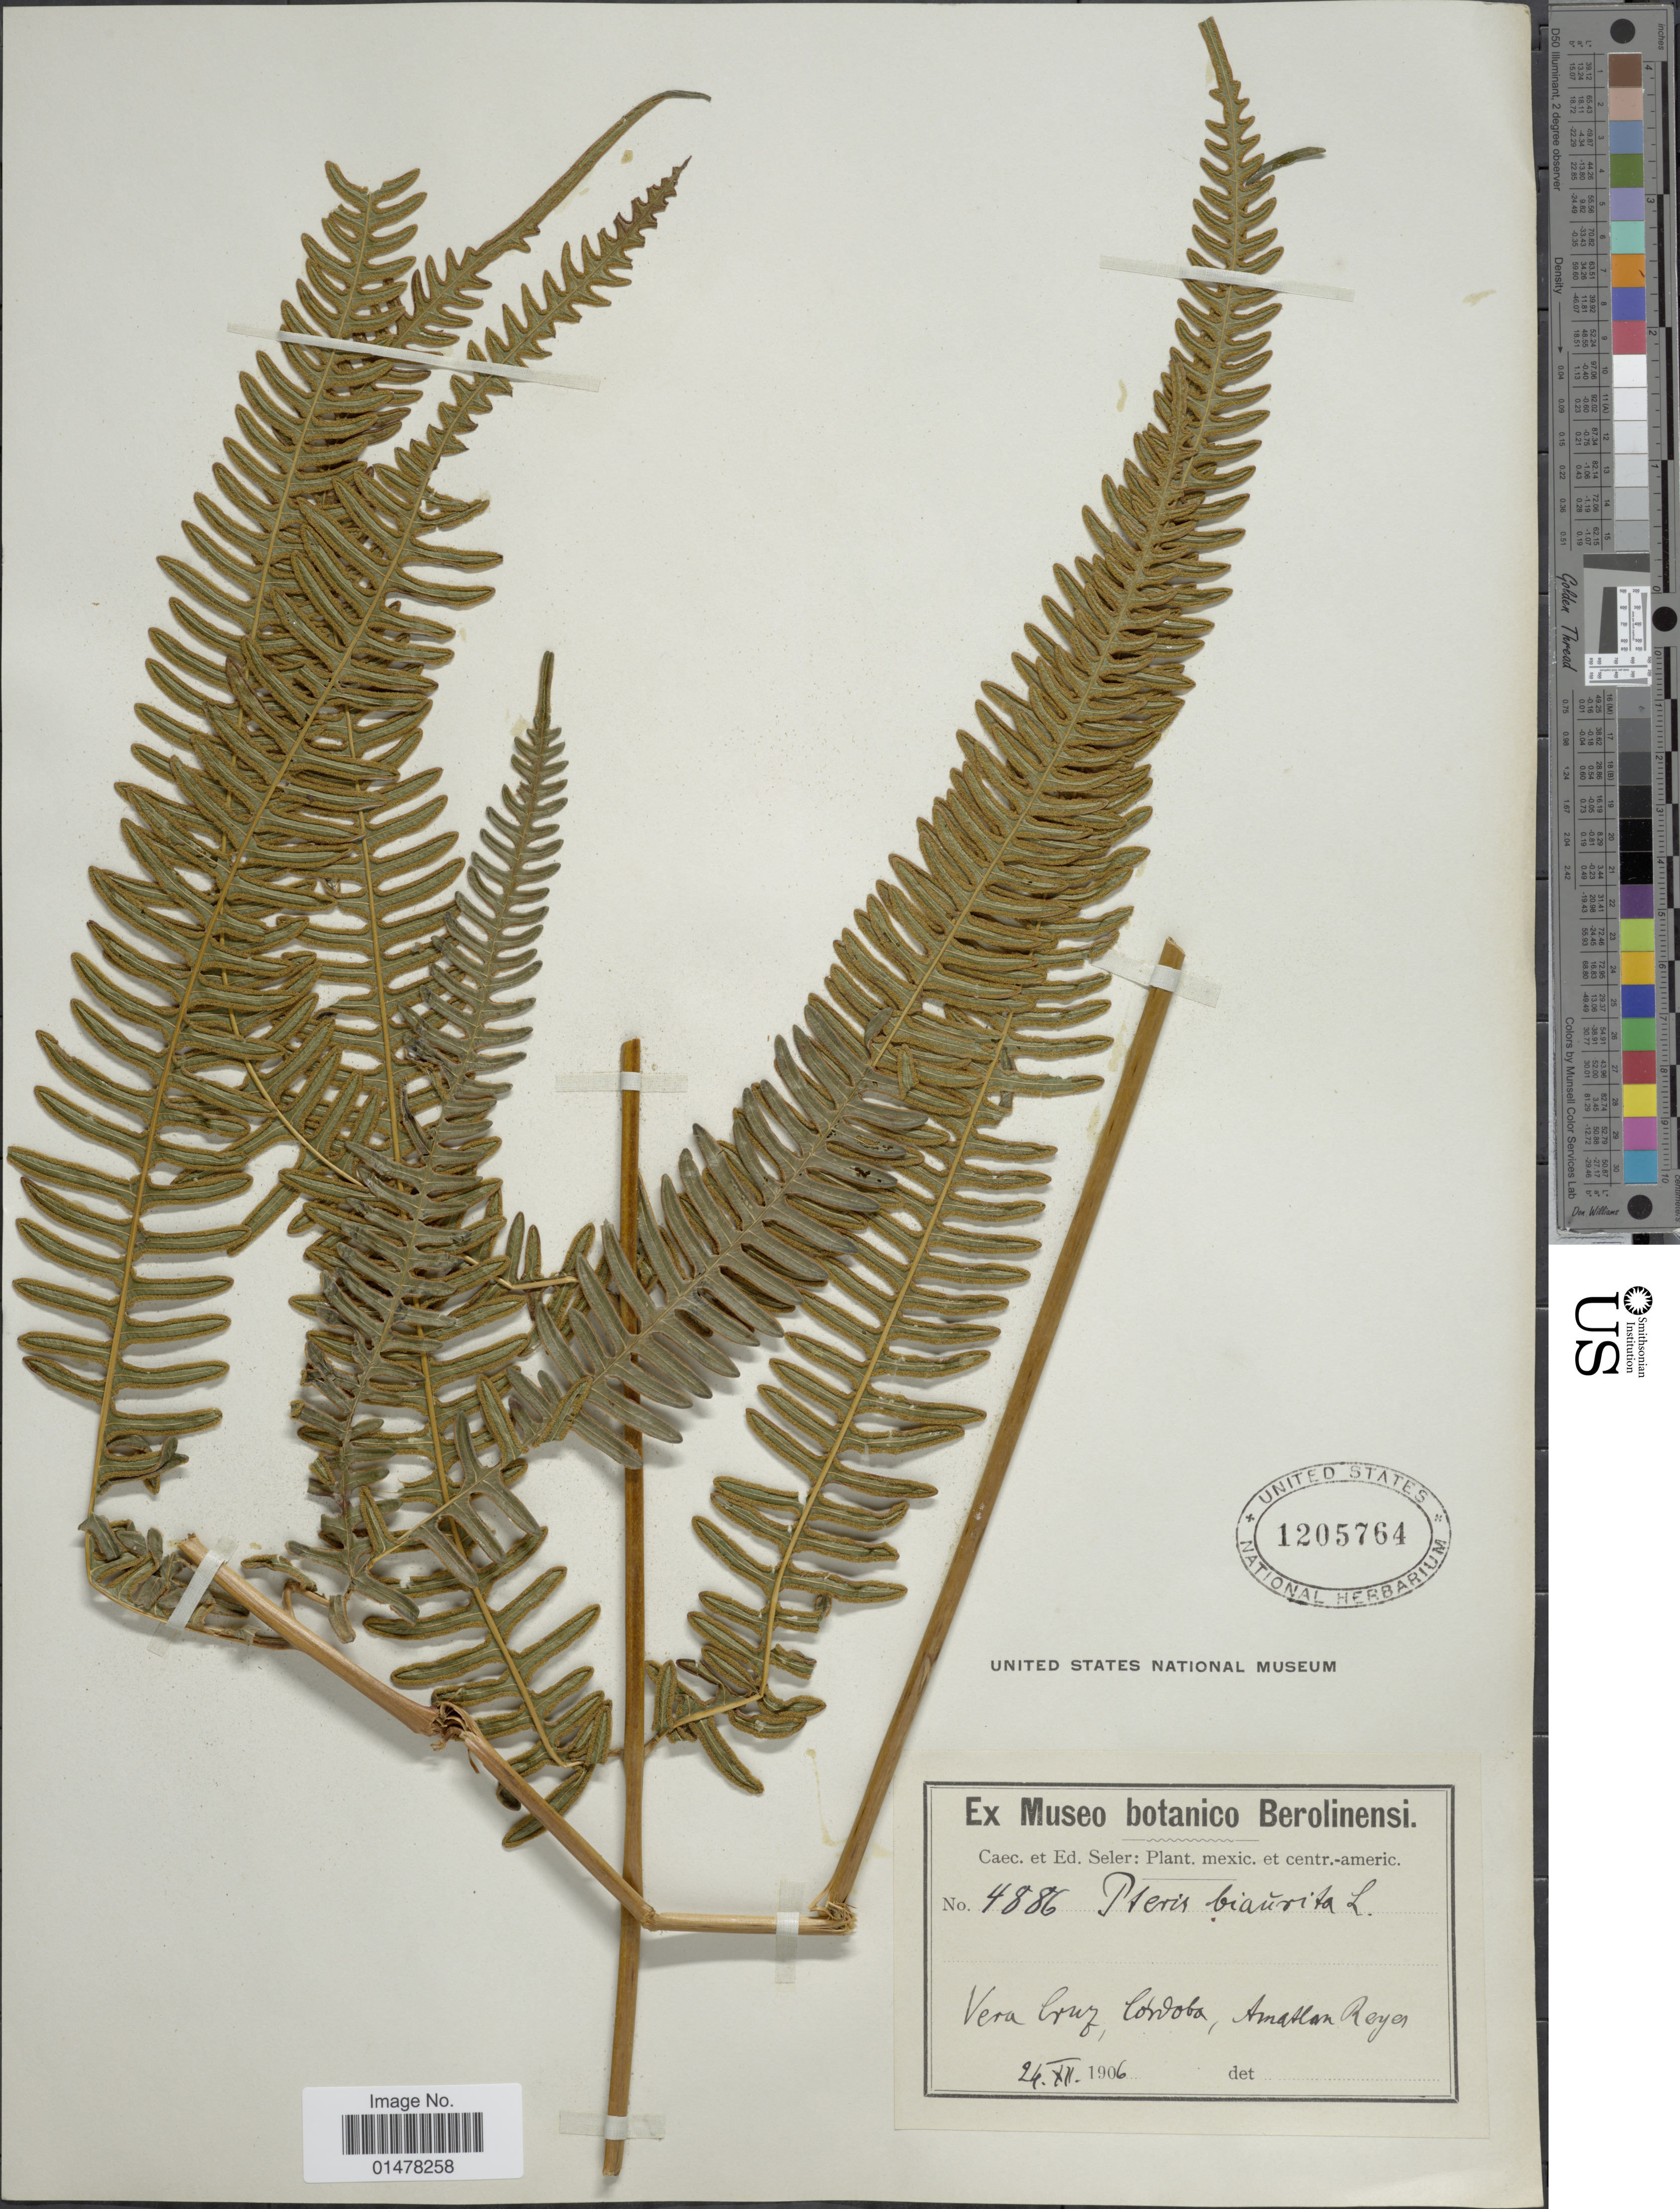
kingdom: Plantae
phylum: Tracheophyta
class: Polypodiopsida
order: Polypodiales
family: Pteridaceae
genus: Pteris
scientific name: Pteris quadriaurita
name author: Retz.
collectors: -. Seler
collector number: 4886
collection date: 1906-12-24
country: Mexico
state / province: Veracruz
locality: Plant. Mex., et centr.-americ., Vera Cruz, Cordoba, Amatlan Reyes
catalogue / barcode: US 1205764